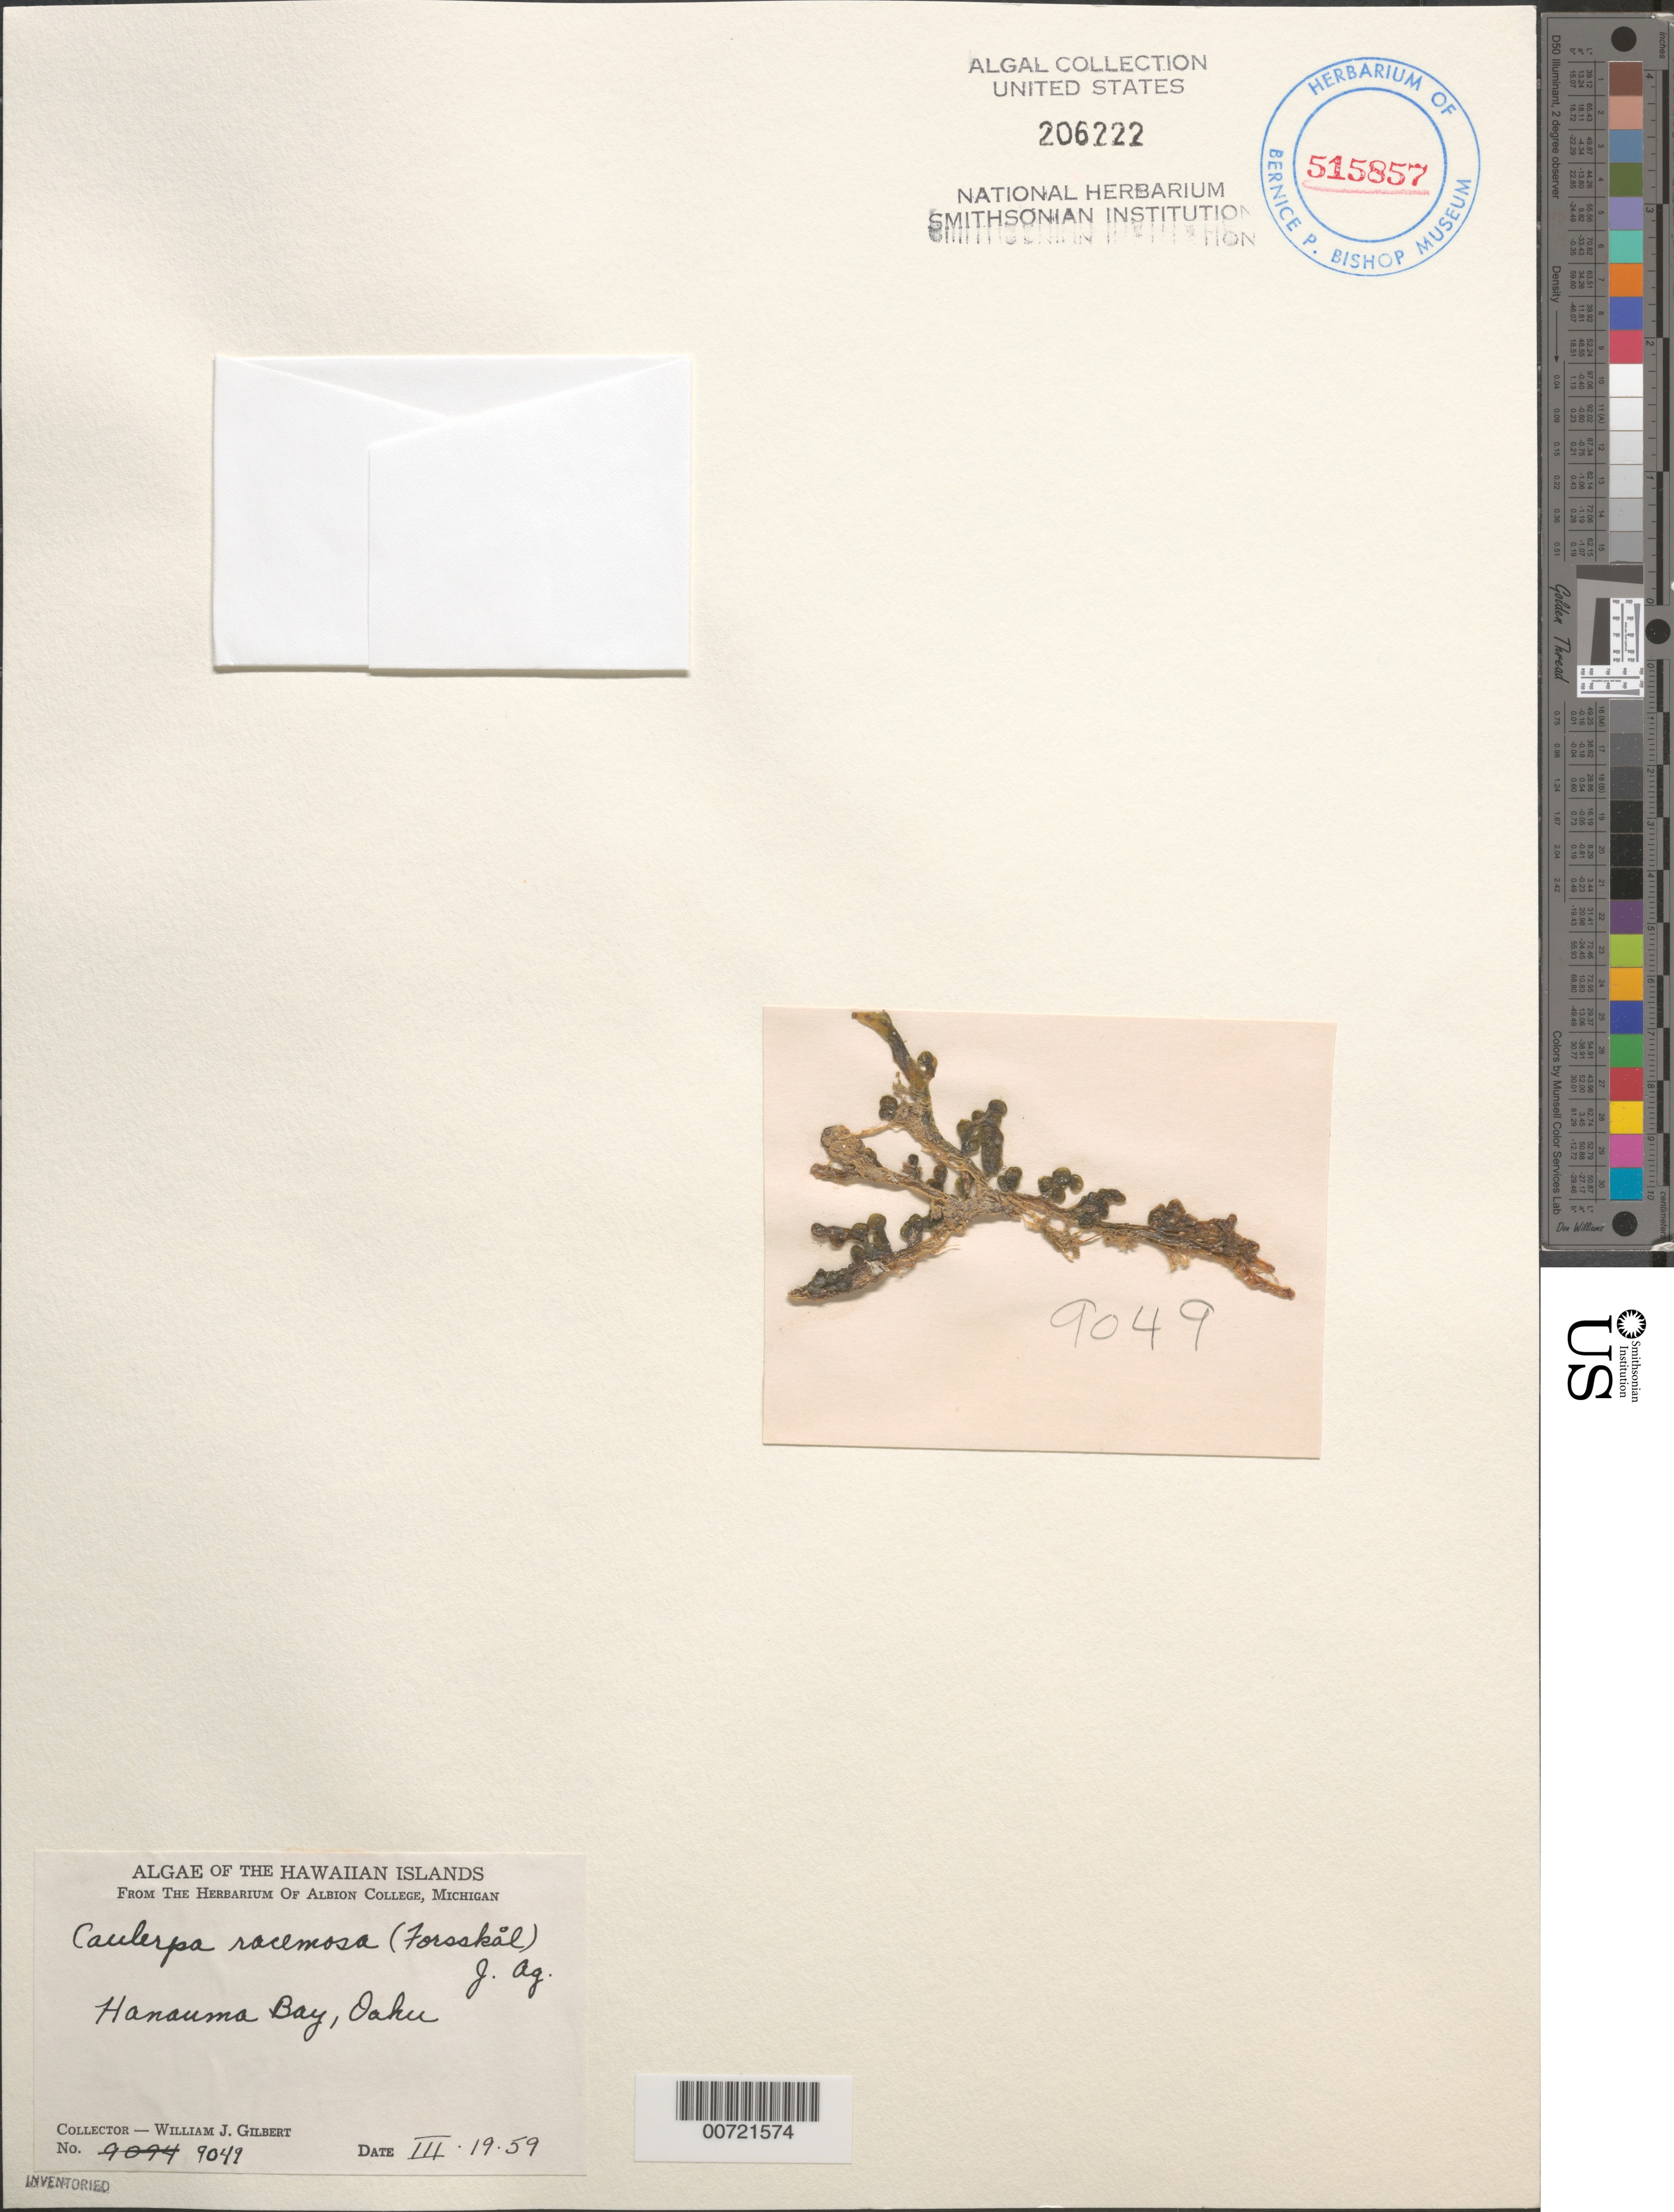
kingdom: Plantae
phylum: Chlorophyta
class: Ulvophyceae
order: Bryopsidales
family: Caulerpaceae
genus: Caulerpa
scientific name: Caulerpa racemosa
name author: (Forssk.) J. Agardh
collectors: W. J. Gilbert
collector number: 9049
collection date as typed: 19 Mar 1959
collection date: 1959-03-19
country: United States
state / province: Hawaii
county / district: Honolulu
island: Oahu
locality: Hanauma Bay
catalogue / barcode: US 206222